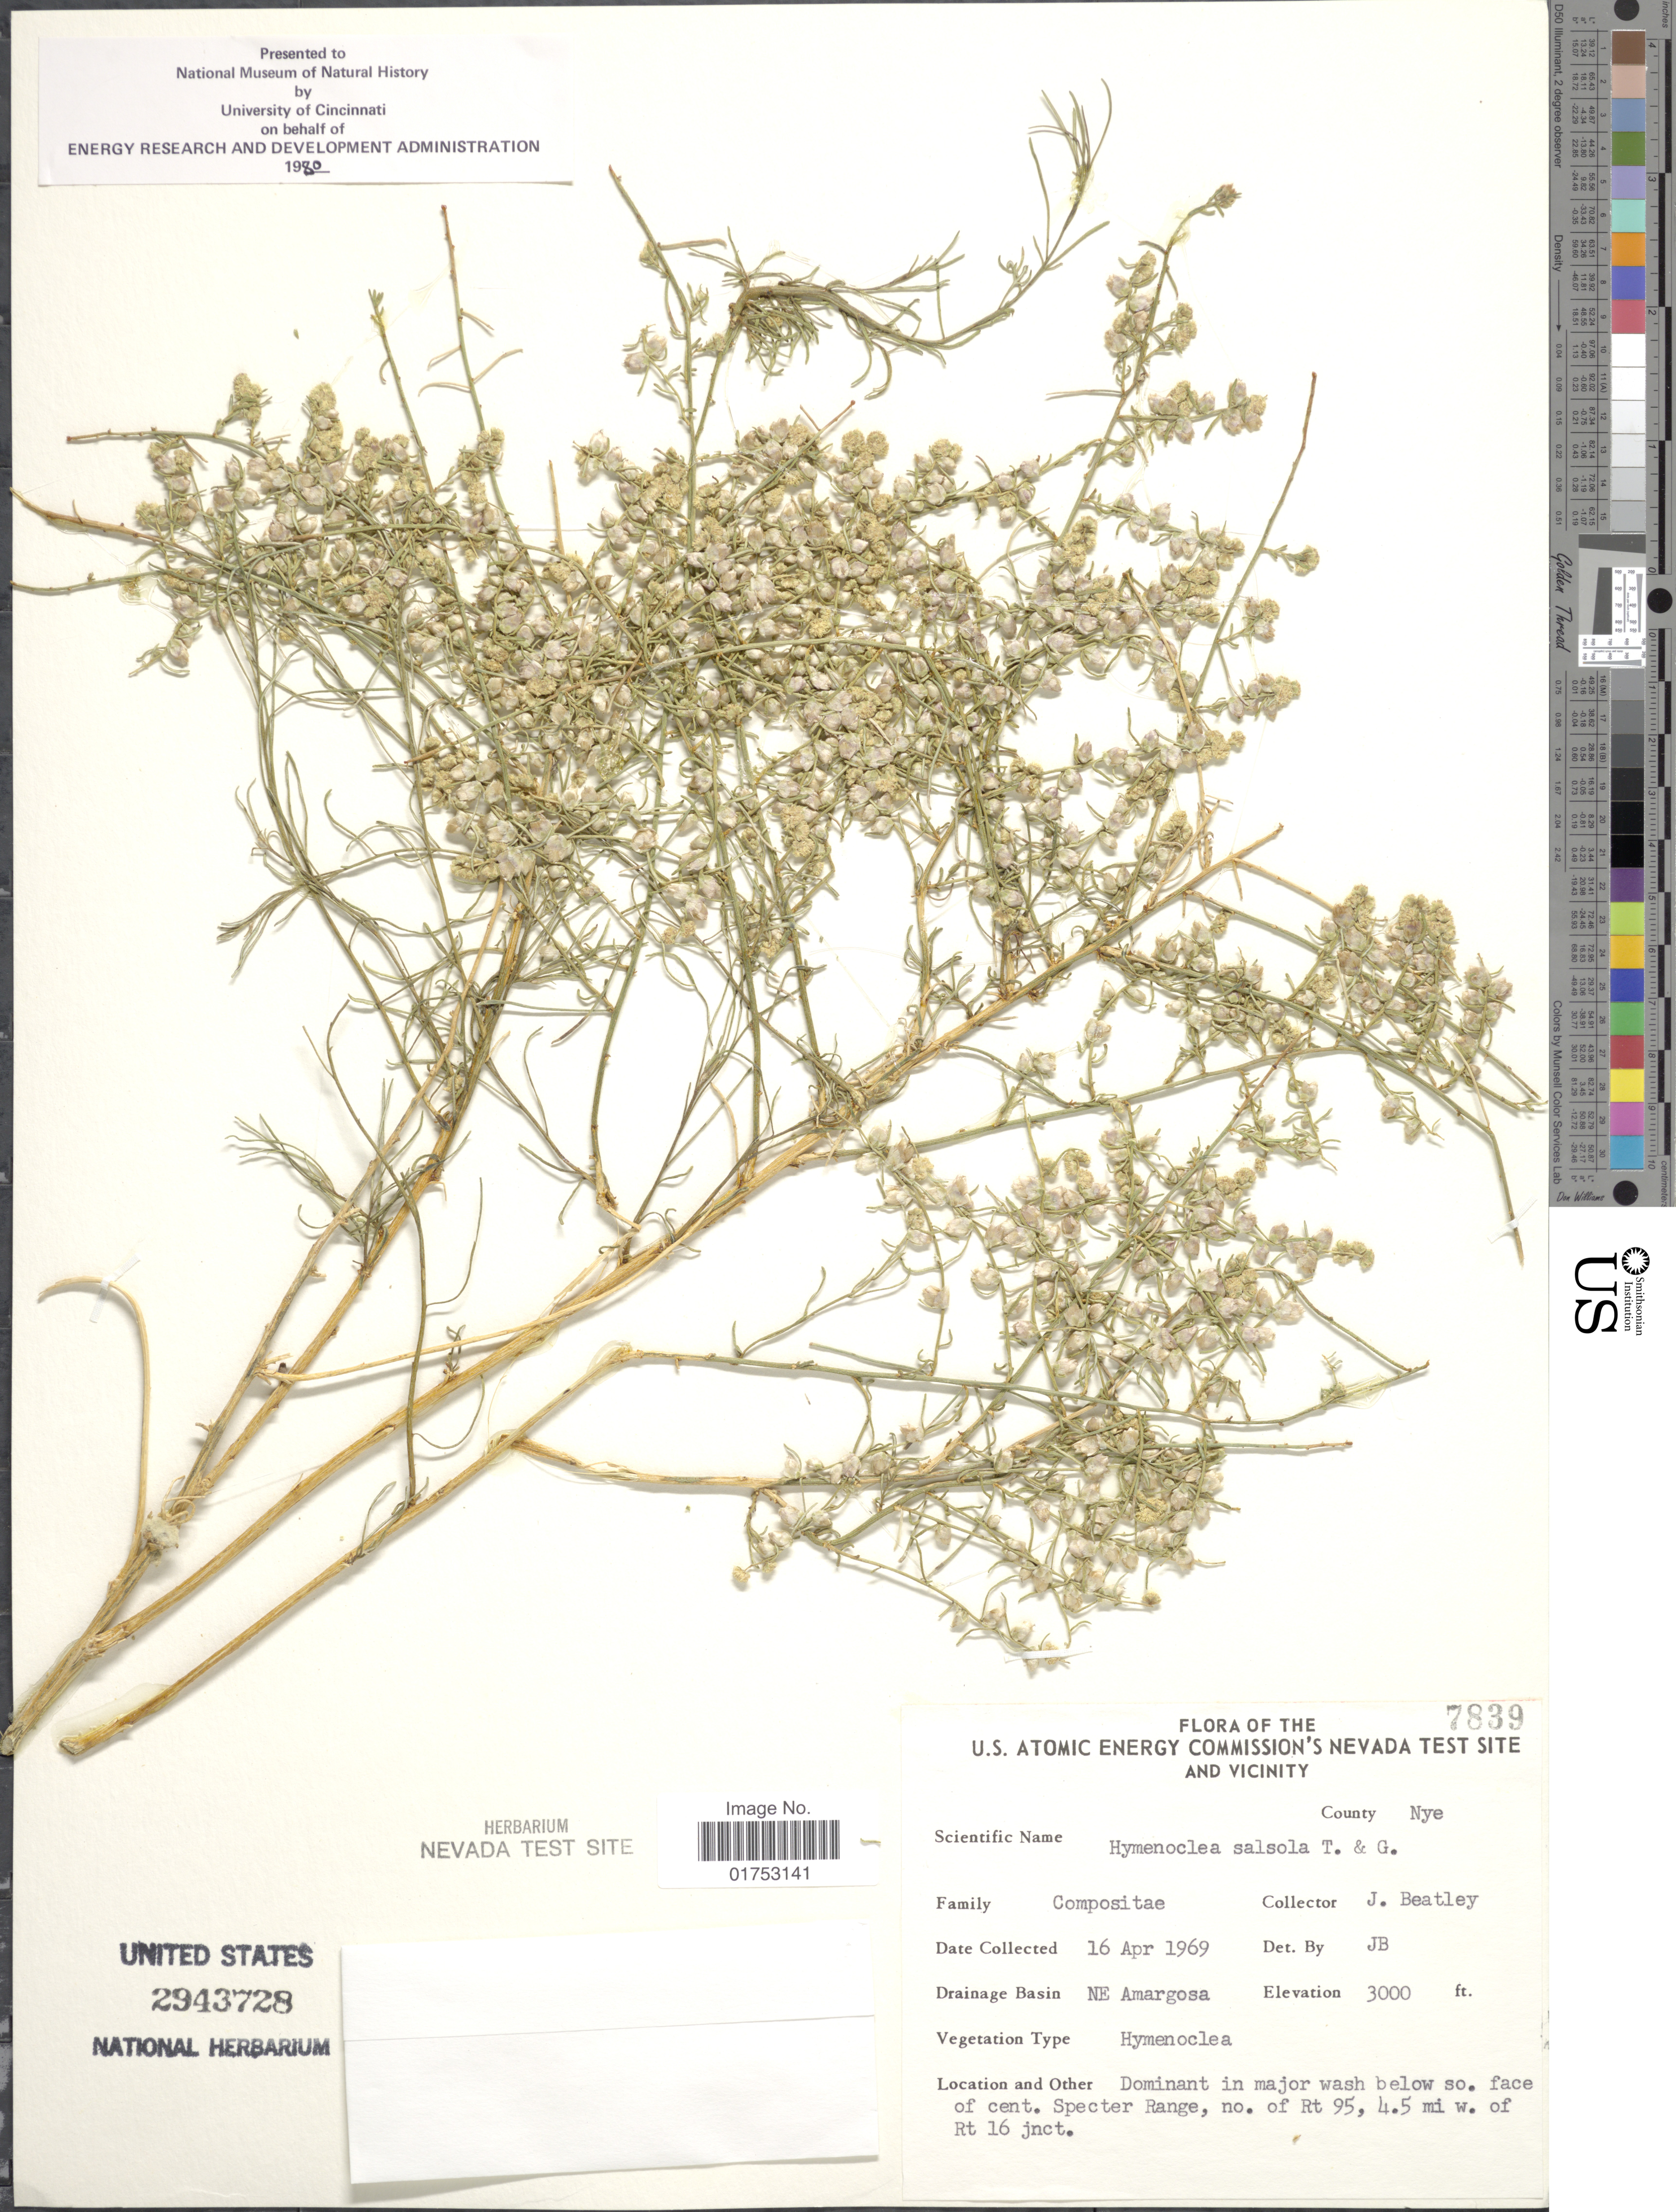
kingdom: Plantae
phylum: Tracheophyta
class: Magnoliopsida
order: Asterales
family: Asteraceae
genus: Hymenoclea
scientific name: Hymenoclea salsola var. fasciculata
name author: (A. Nelson) K.M. Peterson & W.W.Payne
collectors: J. C. Beatley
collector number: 7839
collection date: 1969-04-16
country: United States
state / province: Nevada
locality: U. S. Atomic Energy Commission's Nevada Test Site and Vicinity, County Nye, NE Amargosa, below so. face of cent. Specter Range, no of Rt 95, 4.5 mi w. of Rt 16 jnct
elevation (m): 914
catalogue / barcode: US 2943728